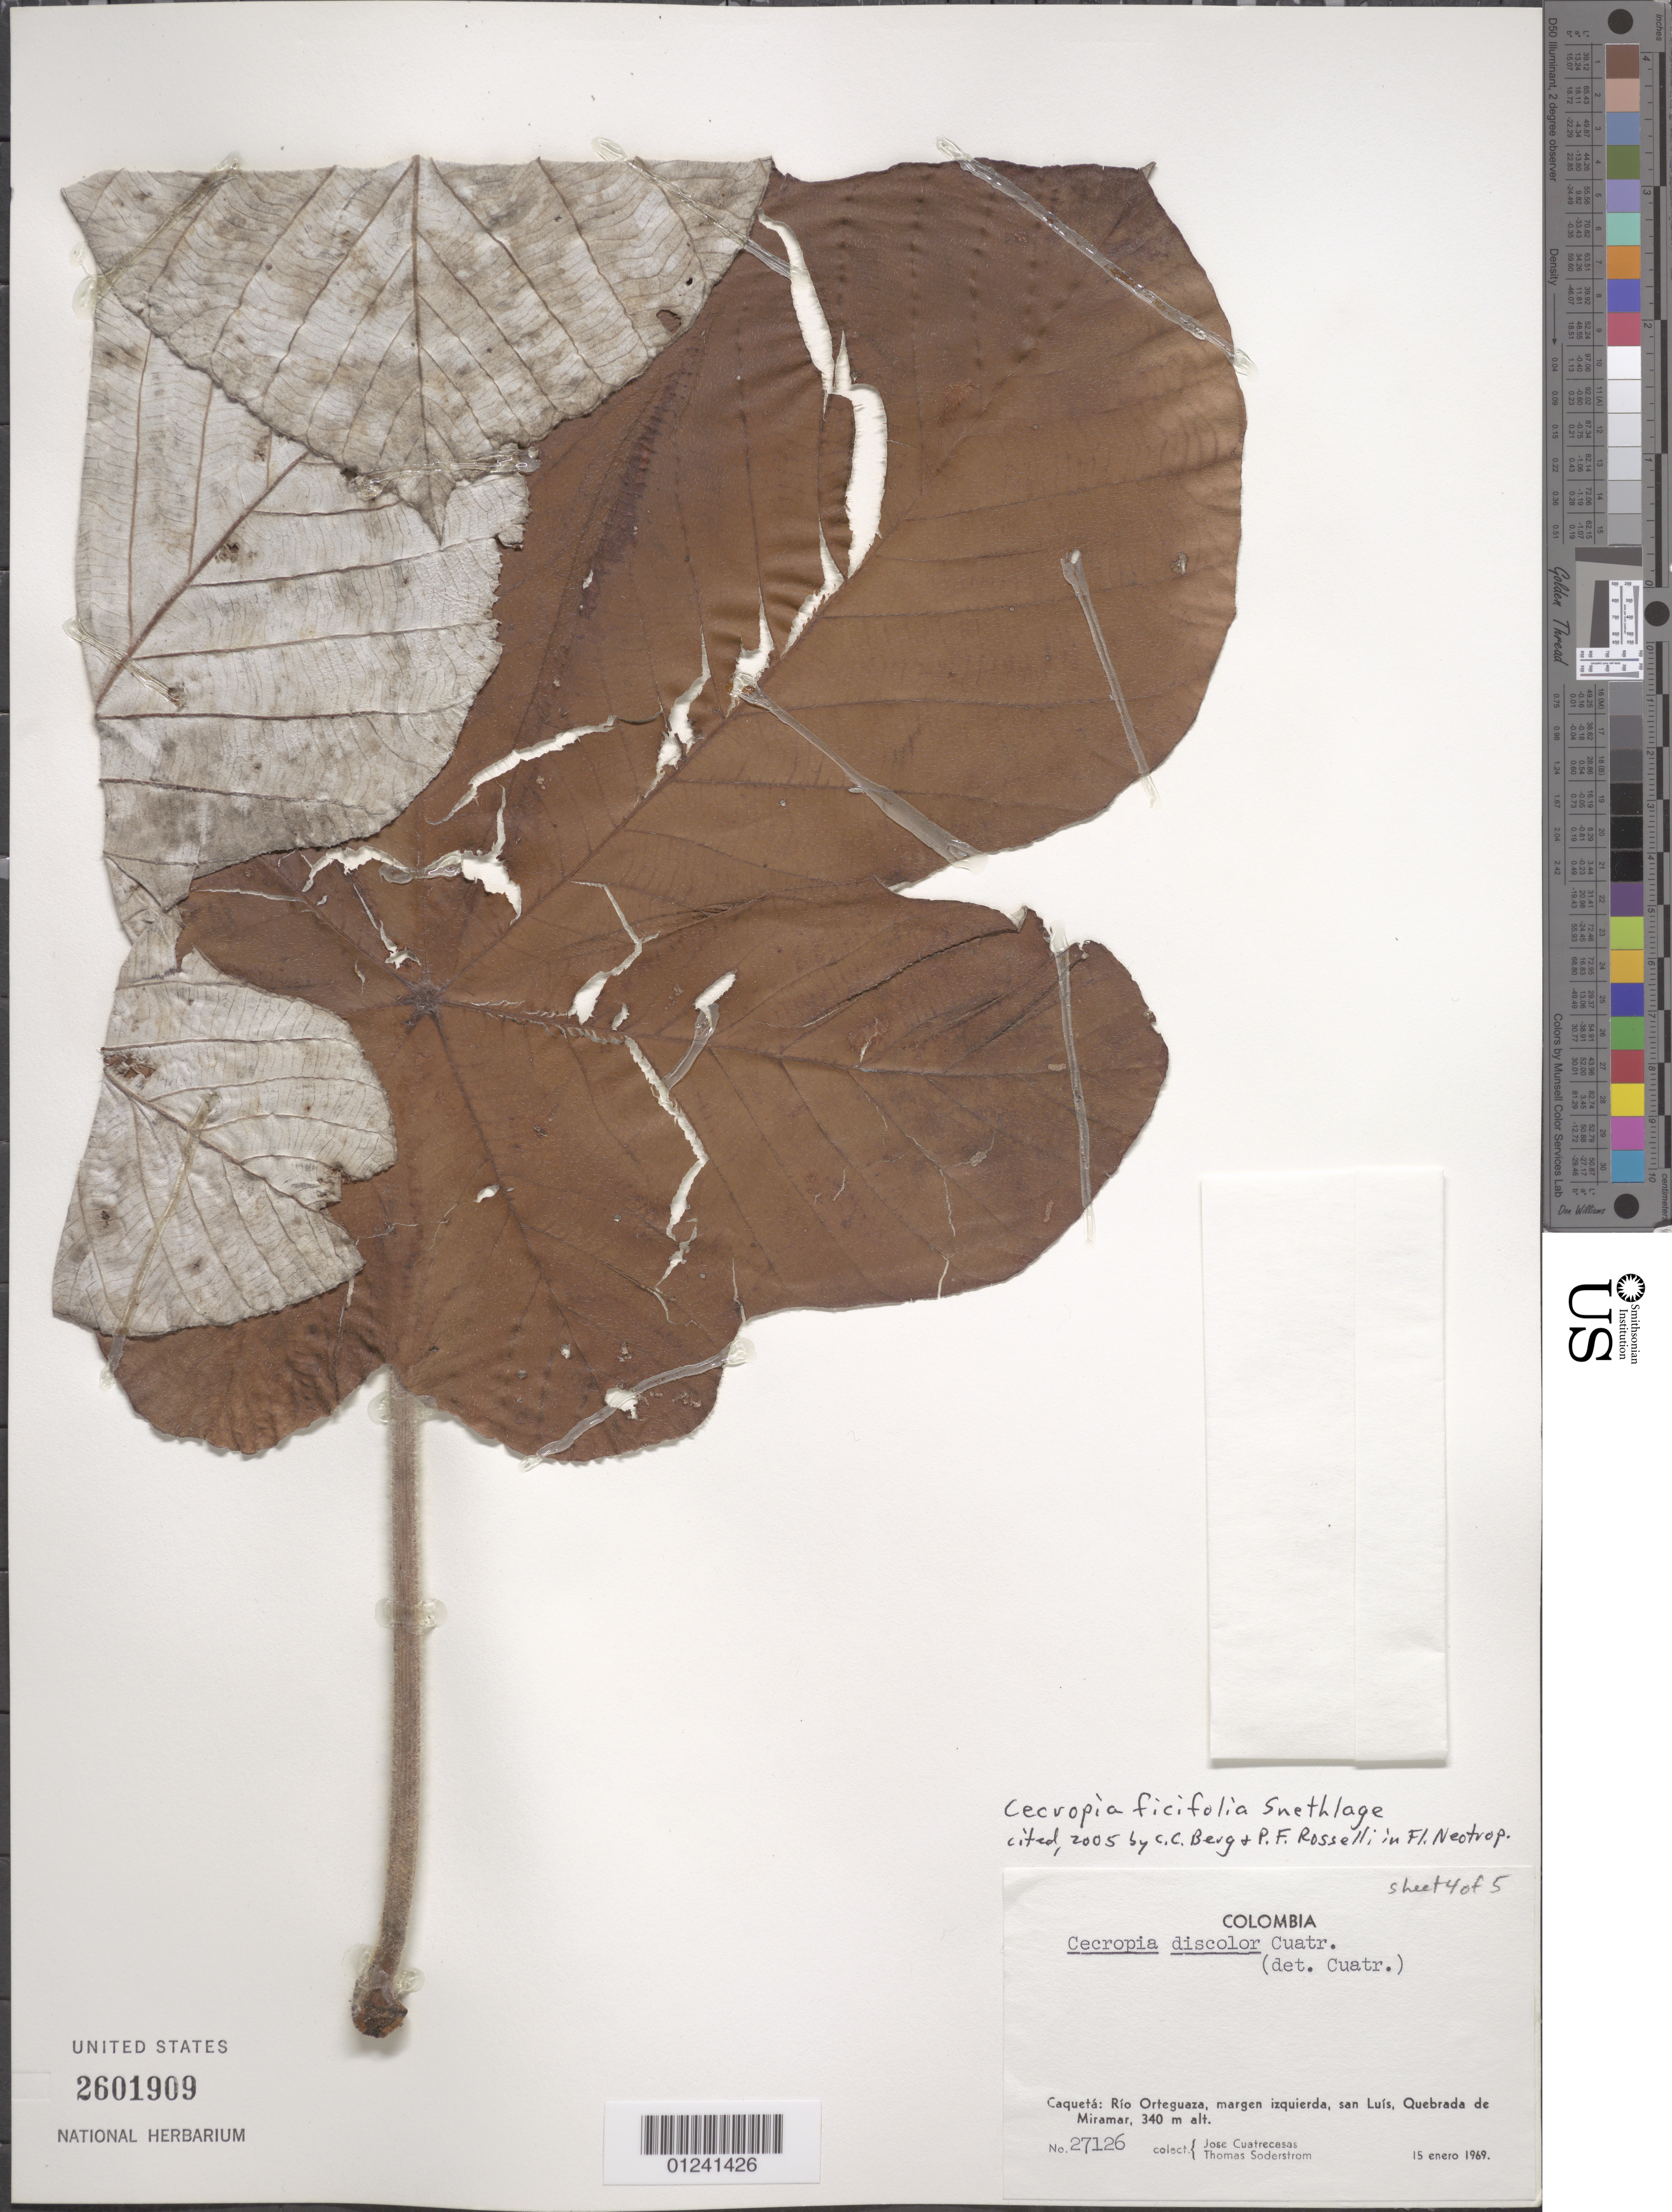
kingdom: Plantae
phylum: Tracheophyta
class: Magnoliopsida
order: Rosales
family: Urticaceae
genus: Cecropia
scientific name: Cecropia ficifolia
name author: Snethlage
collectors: J. Cuatrecasas & T. R. Soderstrom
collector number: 27126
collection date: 1969-01-15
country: Colombia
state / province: Caquetá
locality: Río Orteguaza, margen izquierda, san Luís, Quebrada de Miramar.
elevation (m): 340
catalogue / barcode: US 2601909